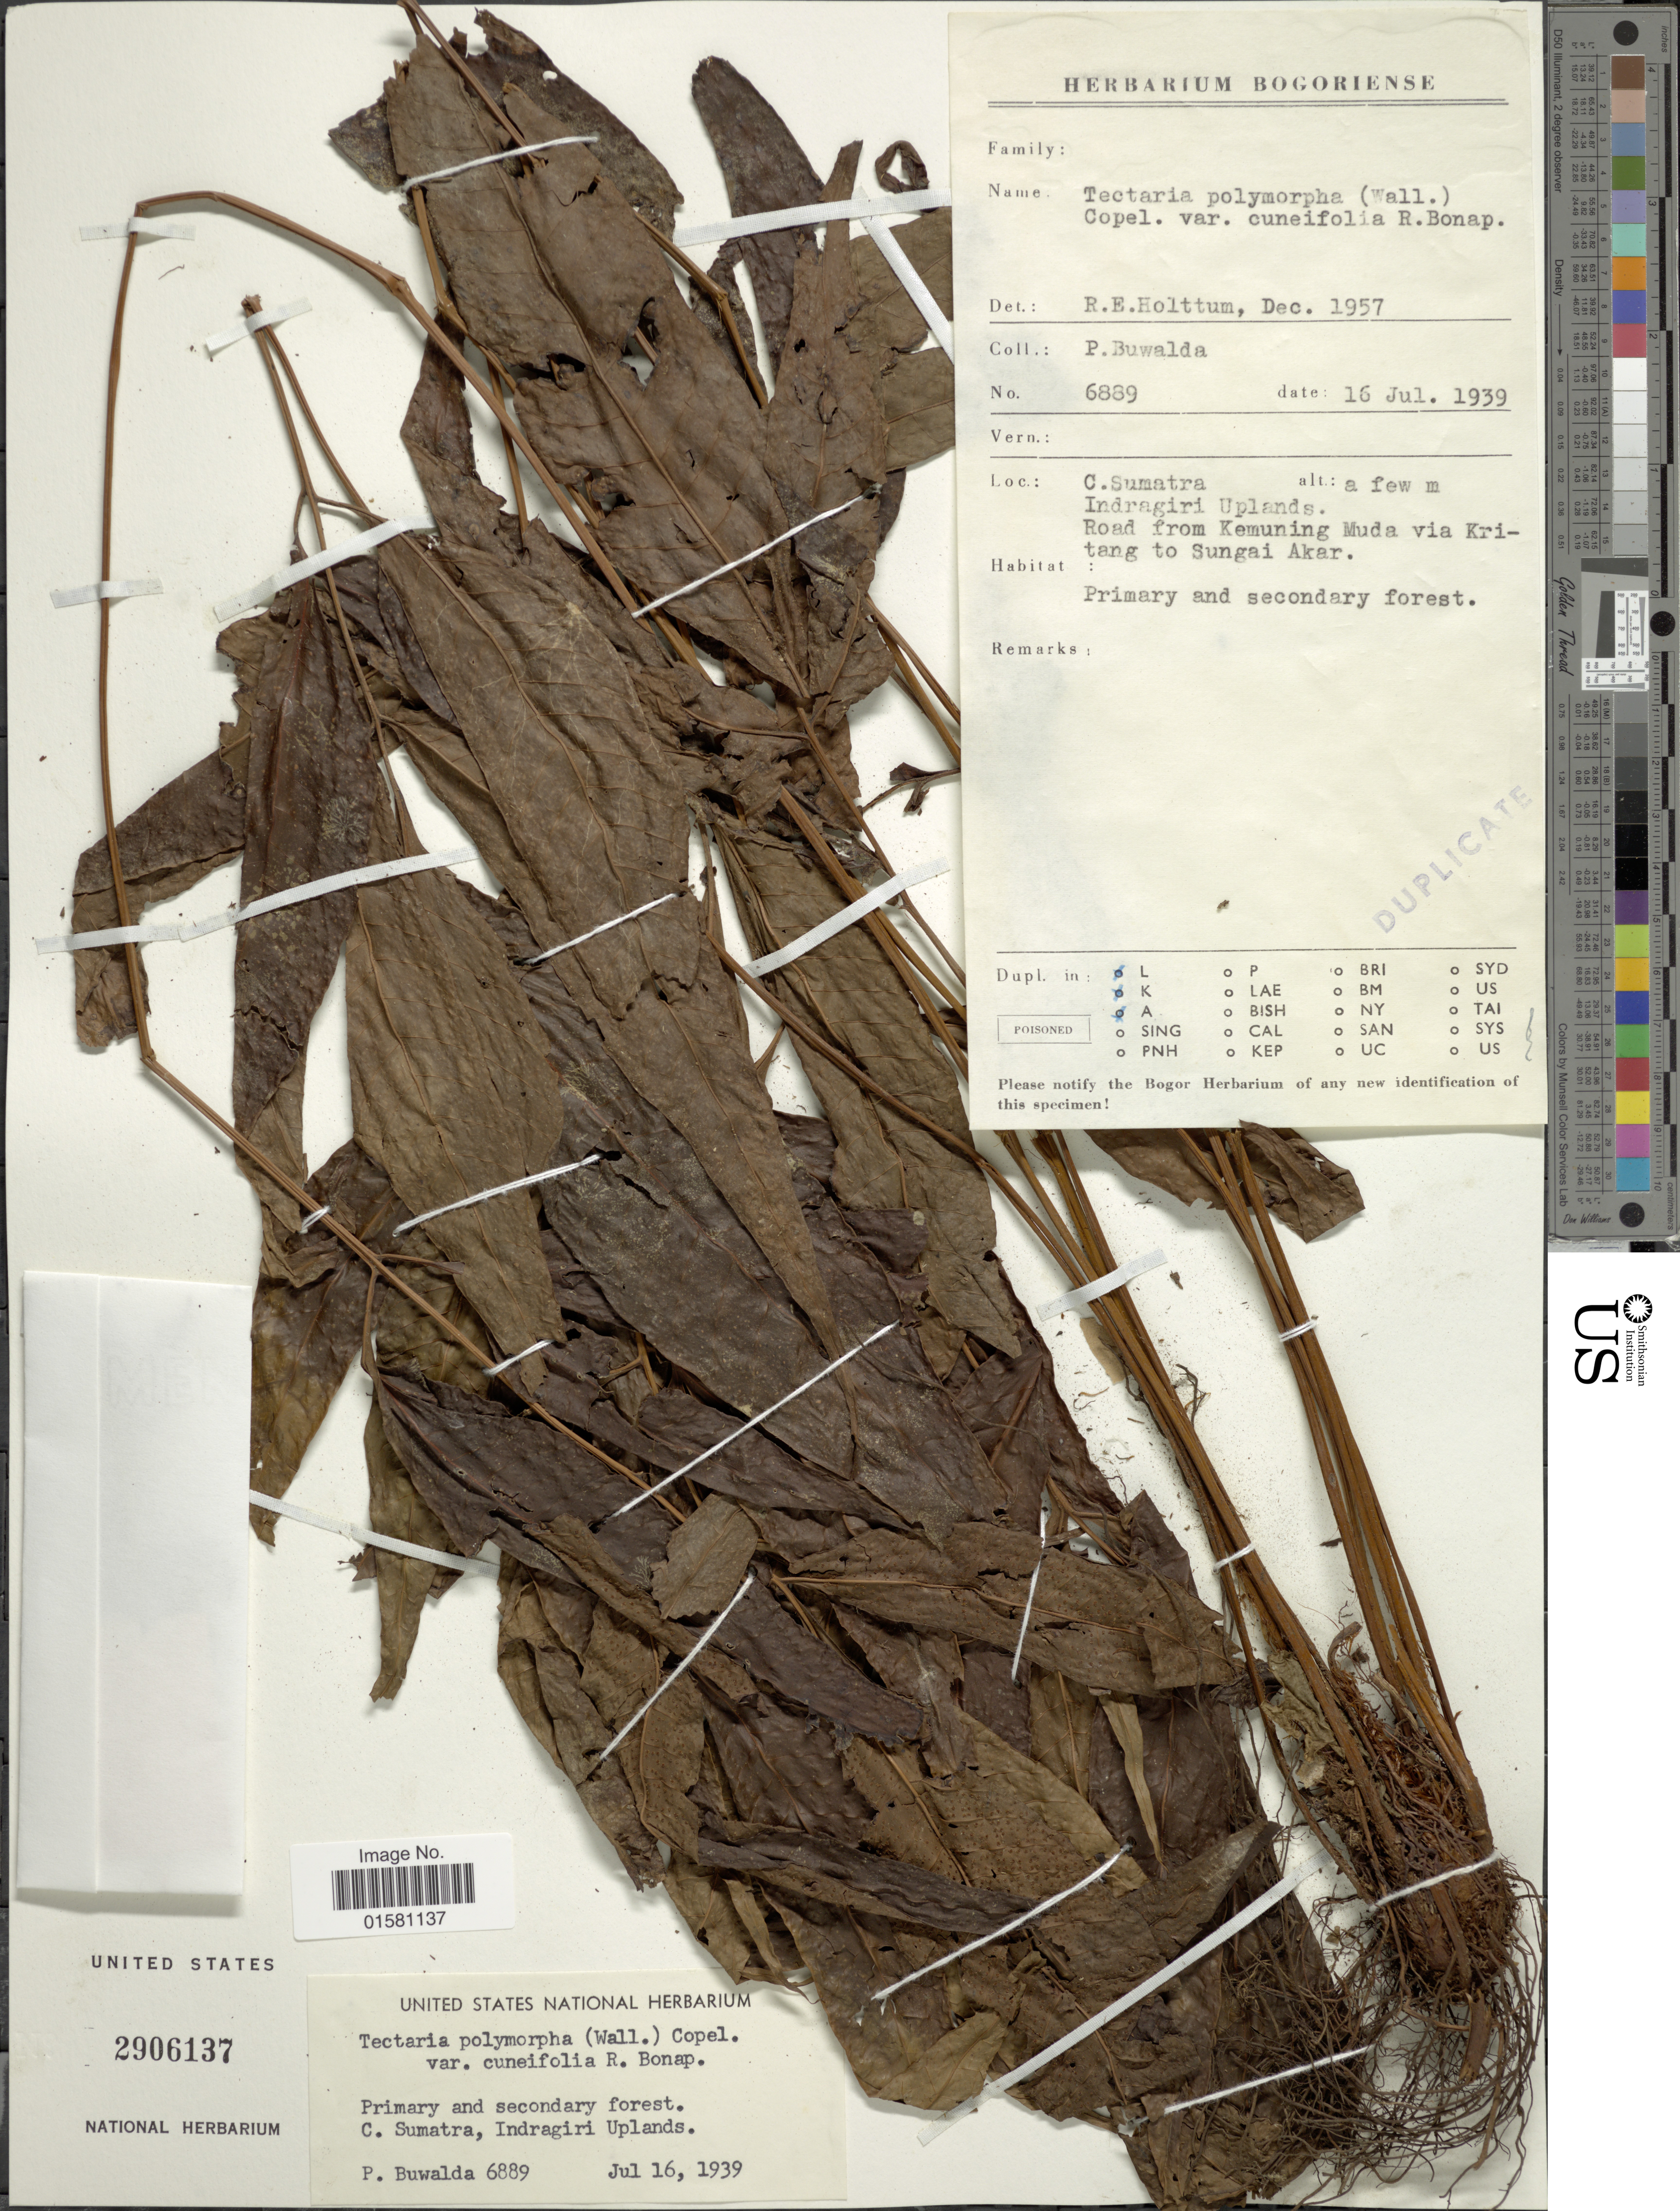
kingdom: Plantae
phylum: Tracheophyta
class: Polypodiopsida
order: Polypodiales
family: Tectariaceae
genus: Tectaria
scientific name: Tectaria polymorpha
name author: (Wall. ex Hook.) Copel.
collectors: P. Buwalda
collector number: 6889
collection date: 1939-07-16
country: Indonesia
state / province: Sumatra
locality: Primary and Secondary forest. C. Sumatra, Indragiri Uplands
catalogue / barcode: US 2906137